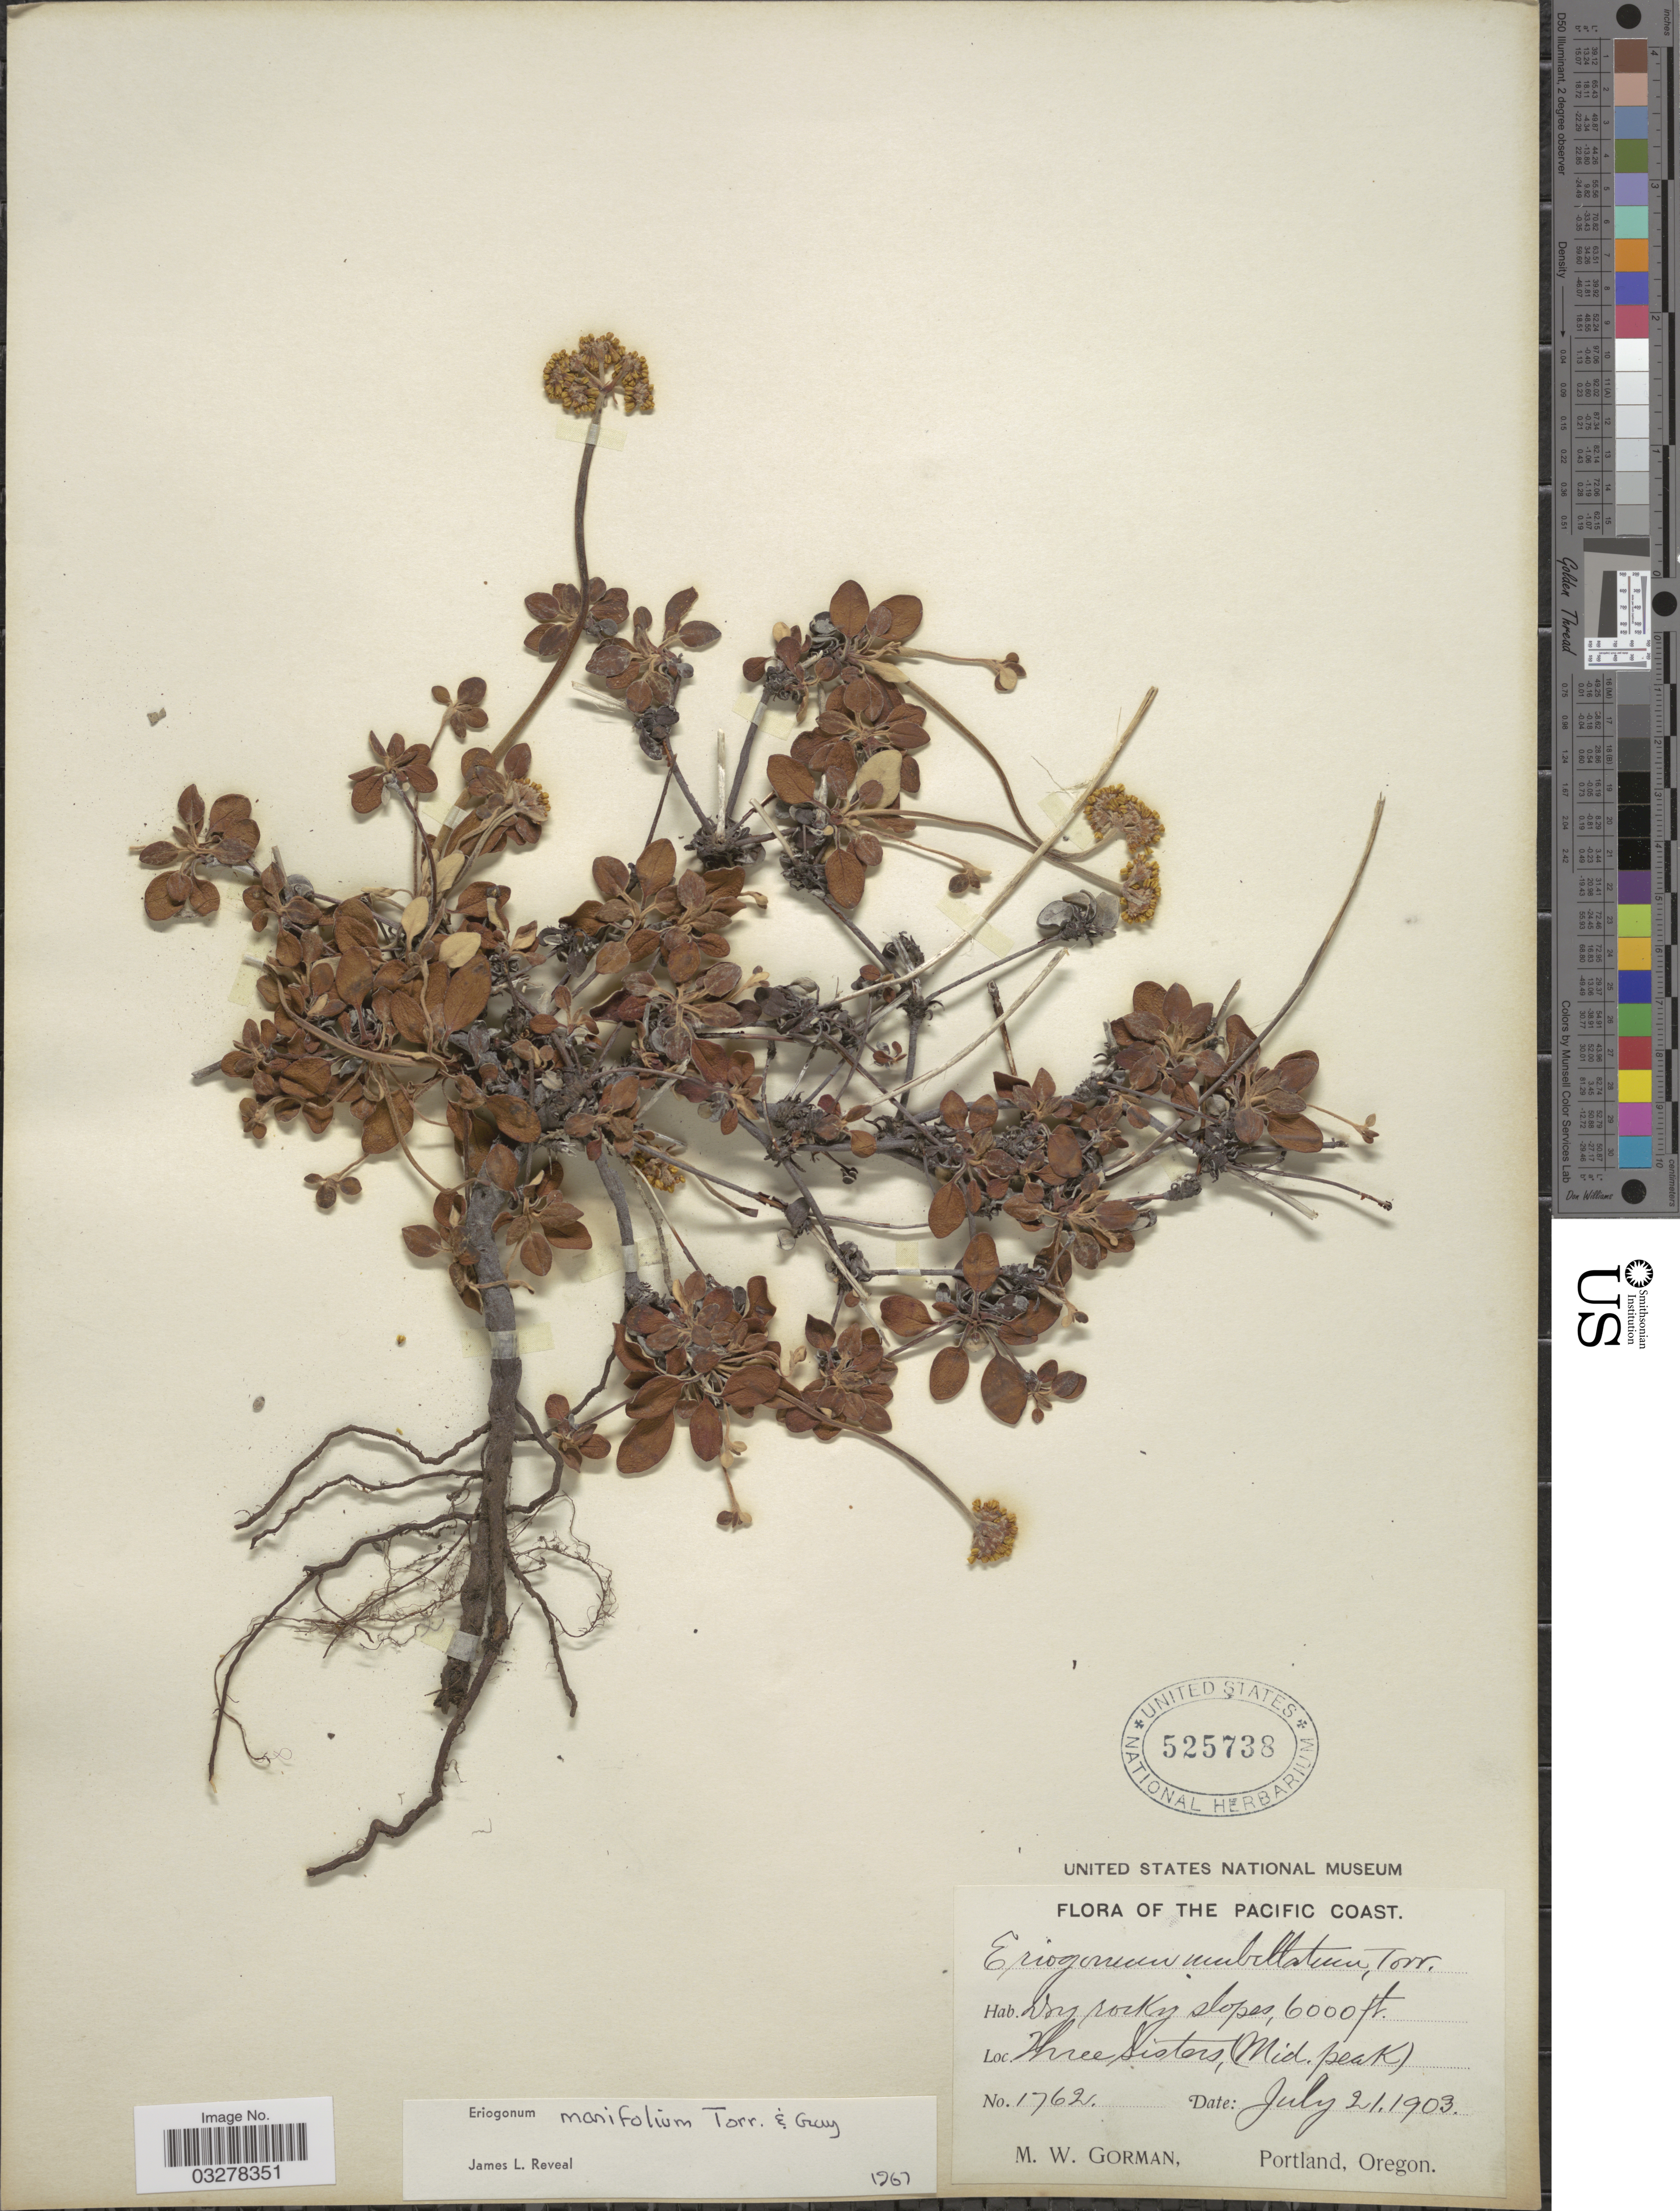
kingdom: Plantae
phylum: Tracheophyta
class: Magnoliopsida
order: Caryophyllales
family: Polygonaceae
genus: Eriogonum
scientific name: Eriogonum marifolium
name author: Torr. & A. Gray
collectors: M. W. Gorman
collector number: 1762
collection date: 1903-07-21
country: United States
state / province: Oregon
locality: Pacific Coast. Three Sisters, (Mid. peak).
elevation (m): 1829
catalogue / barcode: US 525738